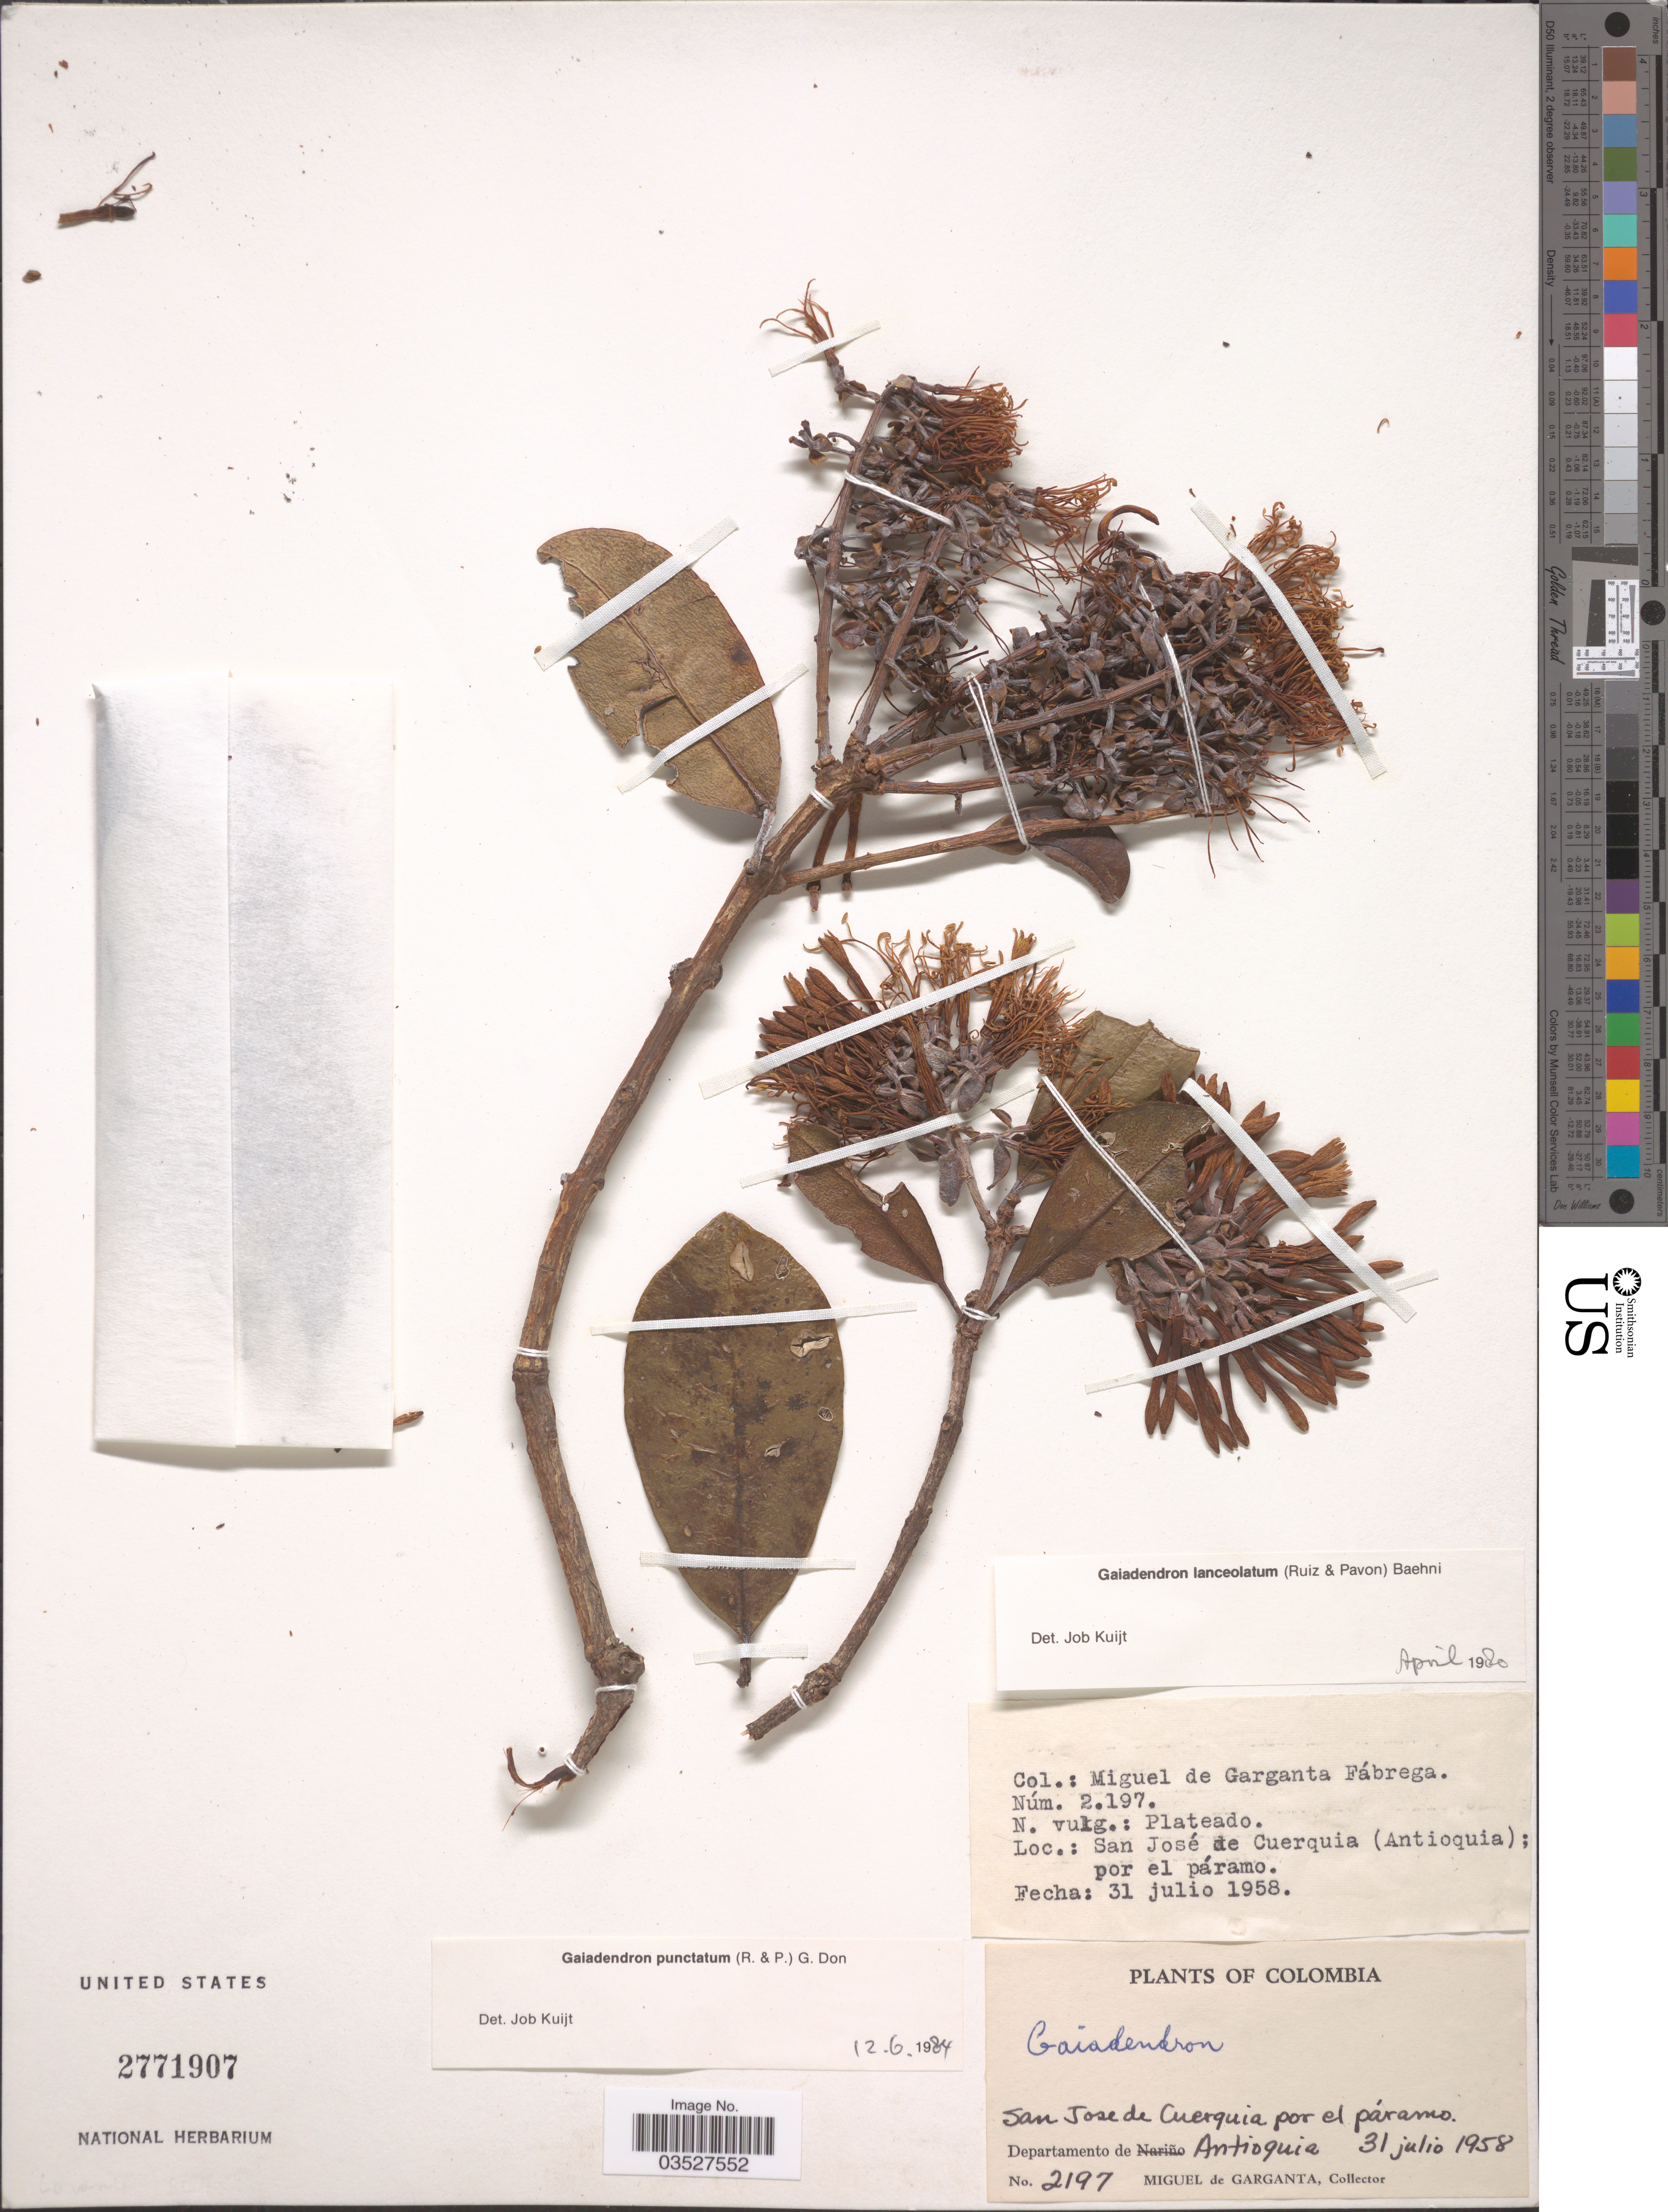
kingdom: Plantae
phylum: Tracheophyta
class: Magnoliopsida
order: Santalales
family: Loranthaceae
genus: Gaiadendron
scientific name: Gaiadendron punctatum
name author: (Ruiz & Pav.) G. Don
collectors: M. Fabrega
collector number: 2197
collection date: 1958-07-31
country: Colombia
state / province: Antioquia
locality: San Jose de Cuerquia por el páramo.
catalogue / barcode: US 2771907